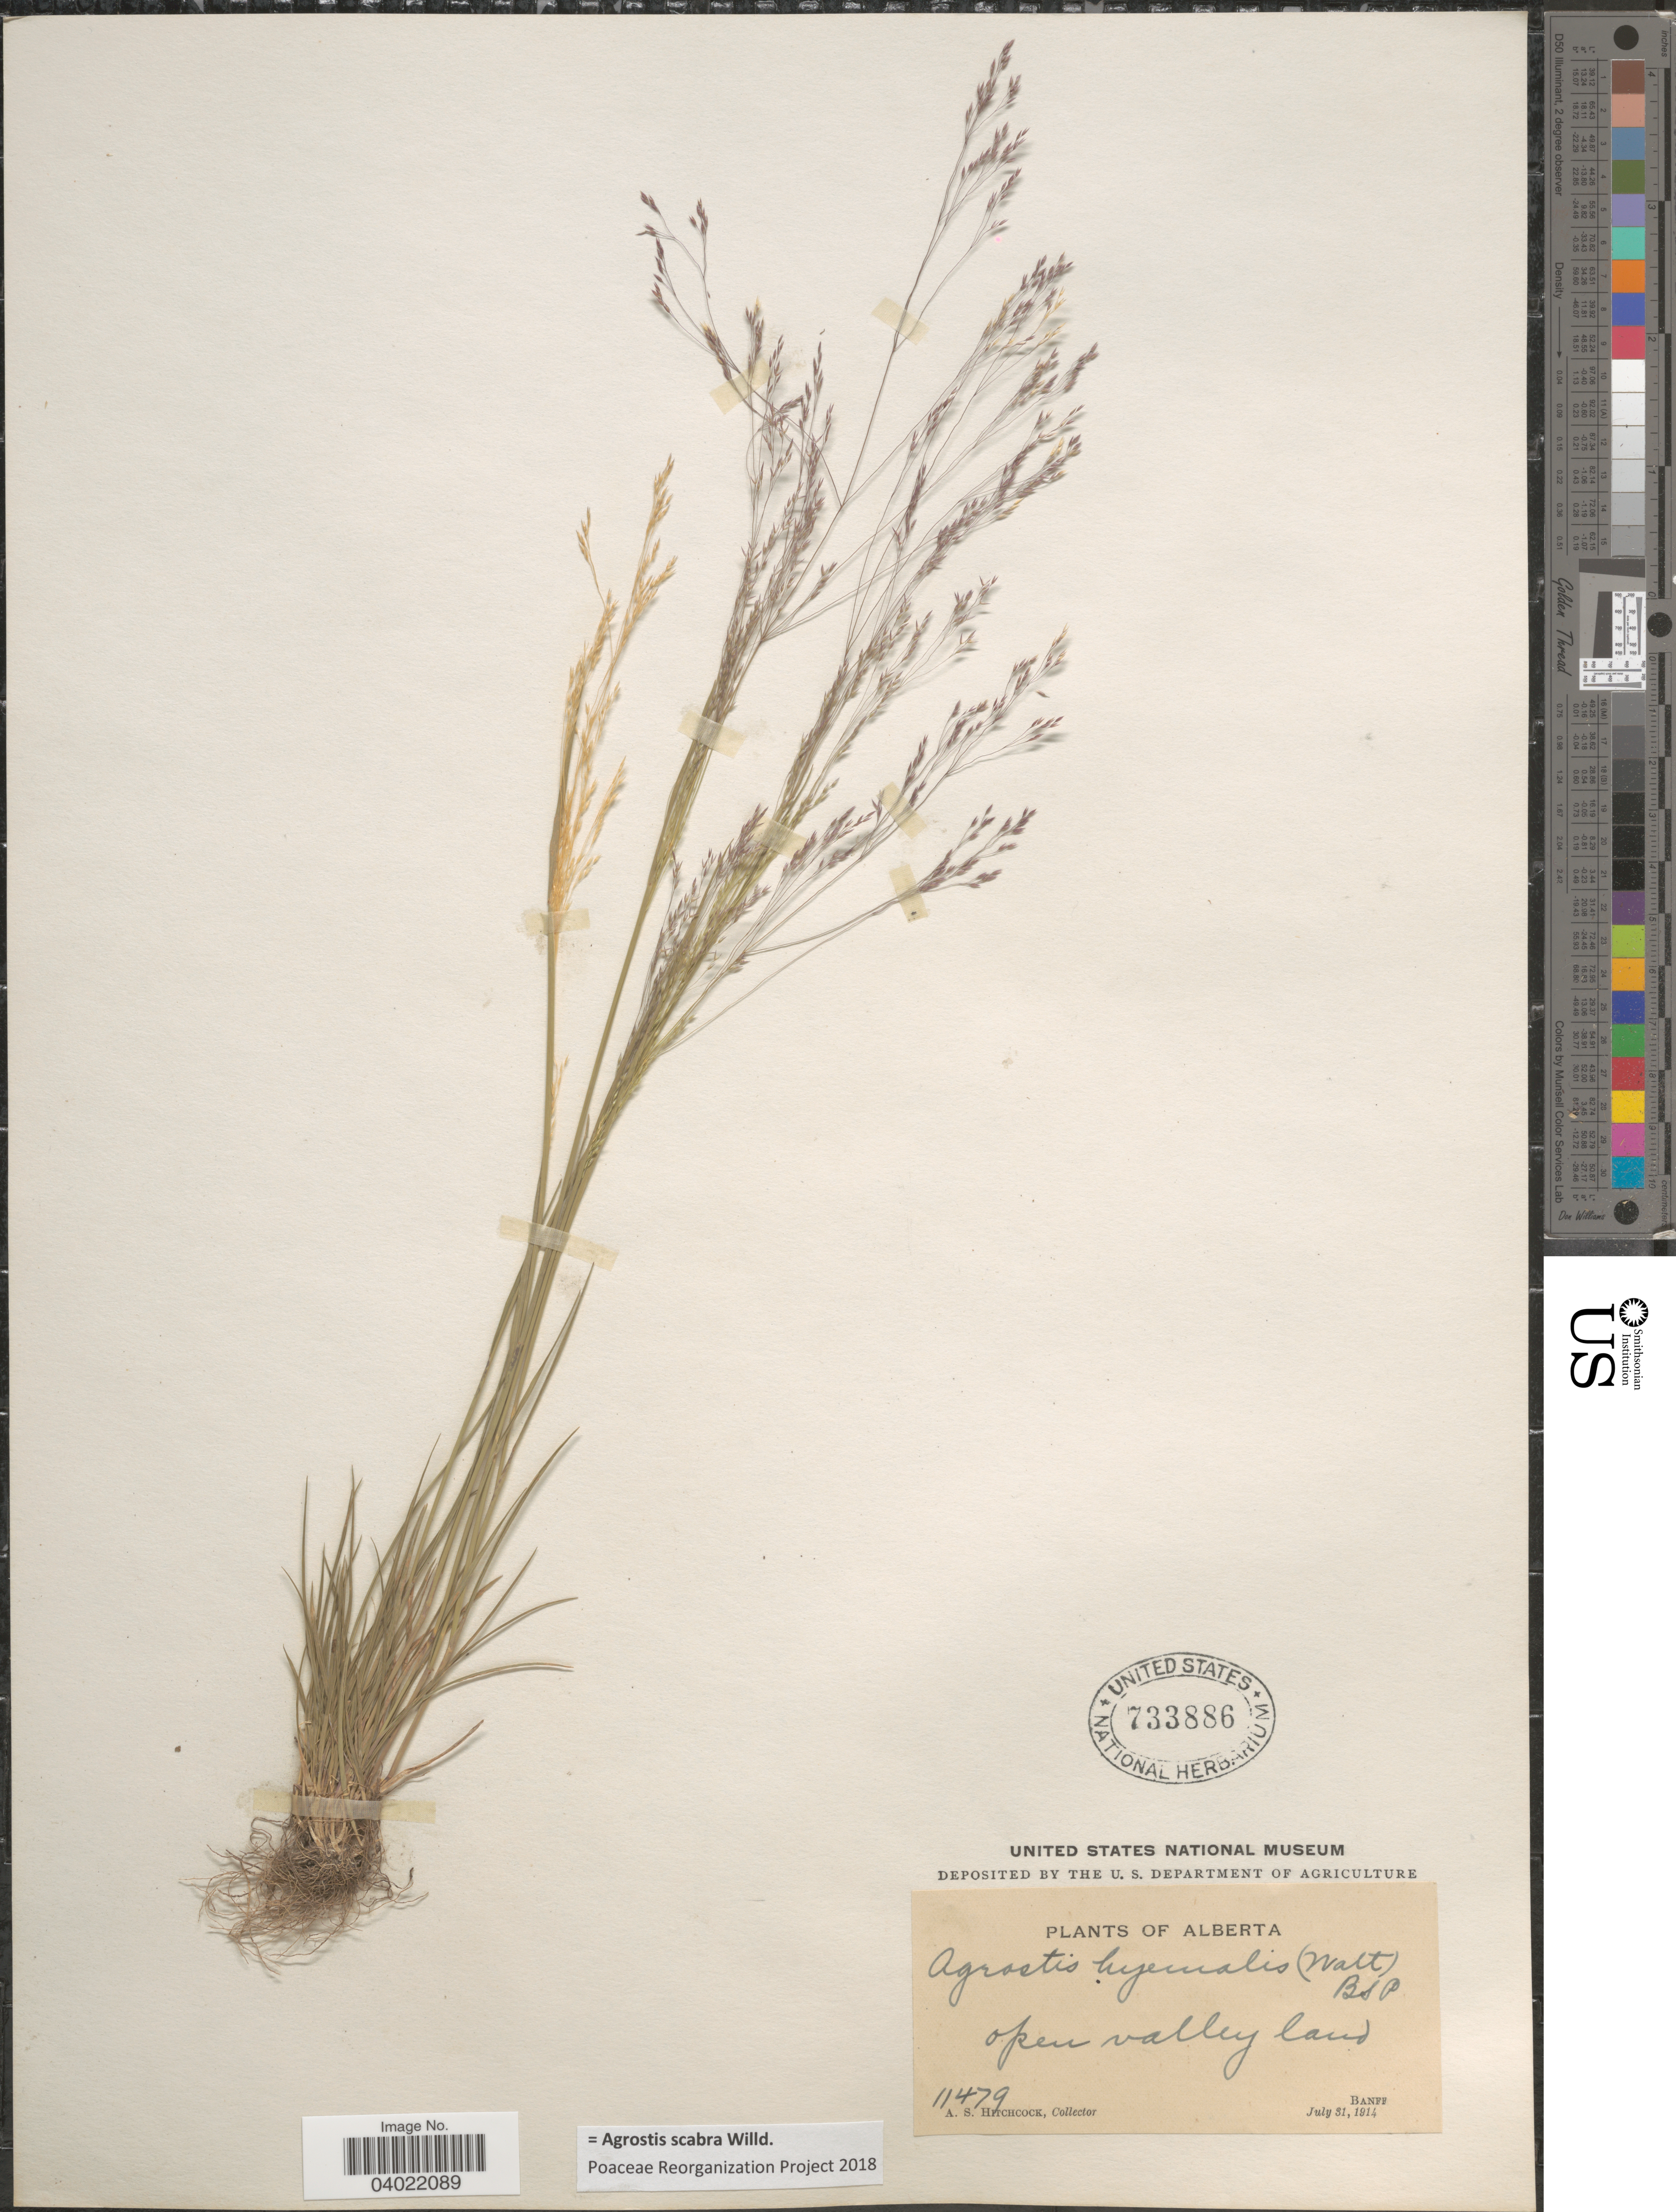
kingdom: Plantae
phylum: Tracheophyta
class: Liliopsida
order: Poales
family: Poaceae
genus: Agrostis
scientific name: Agrostis scabra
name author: Willd.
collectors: A. S. Hitchcock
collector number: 11479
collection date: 1914-07-31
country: Canada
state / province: Alberta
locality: Open valley land. Banff.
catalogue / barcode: US 733886